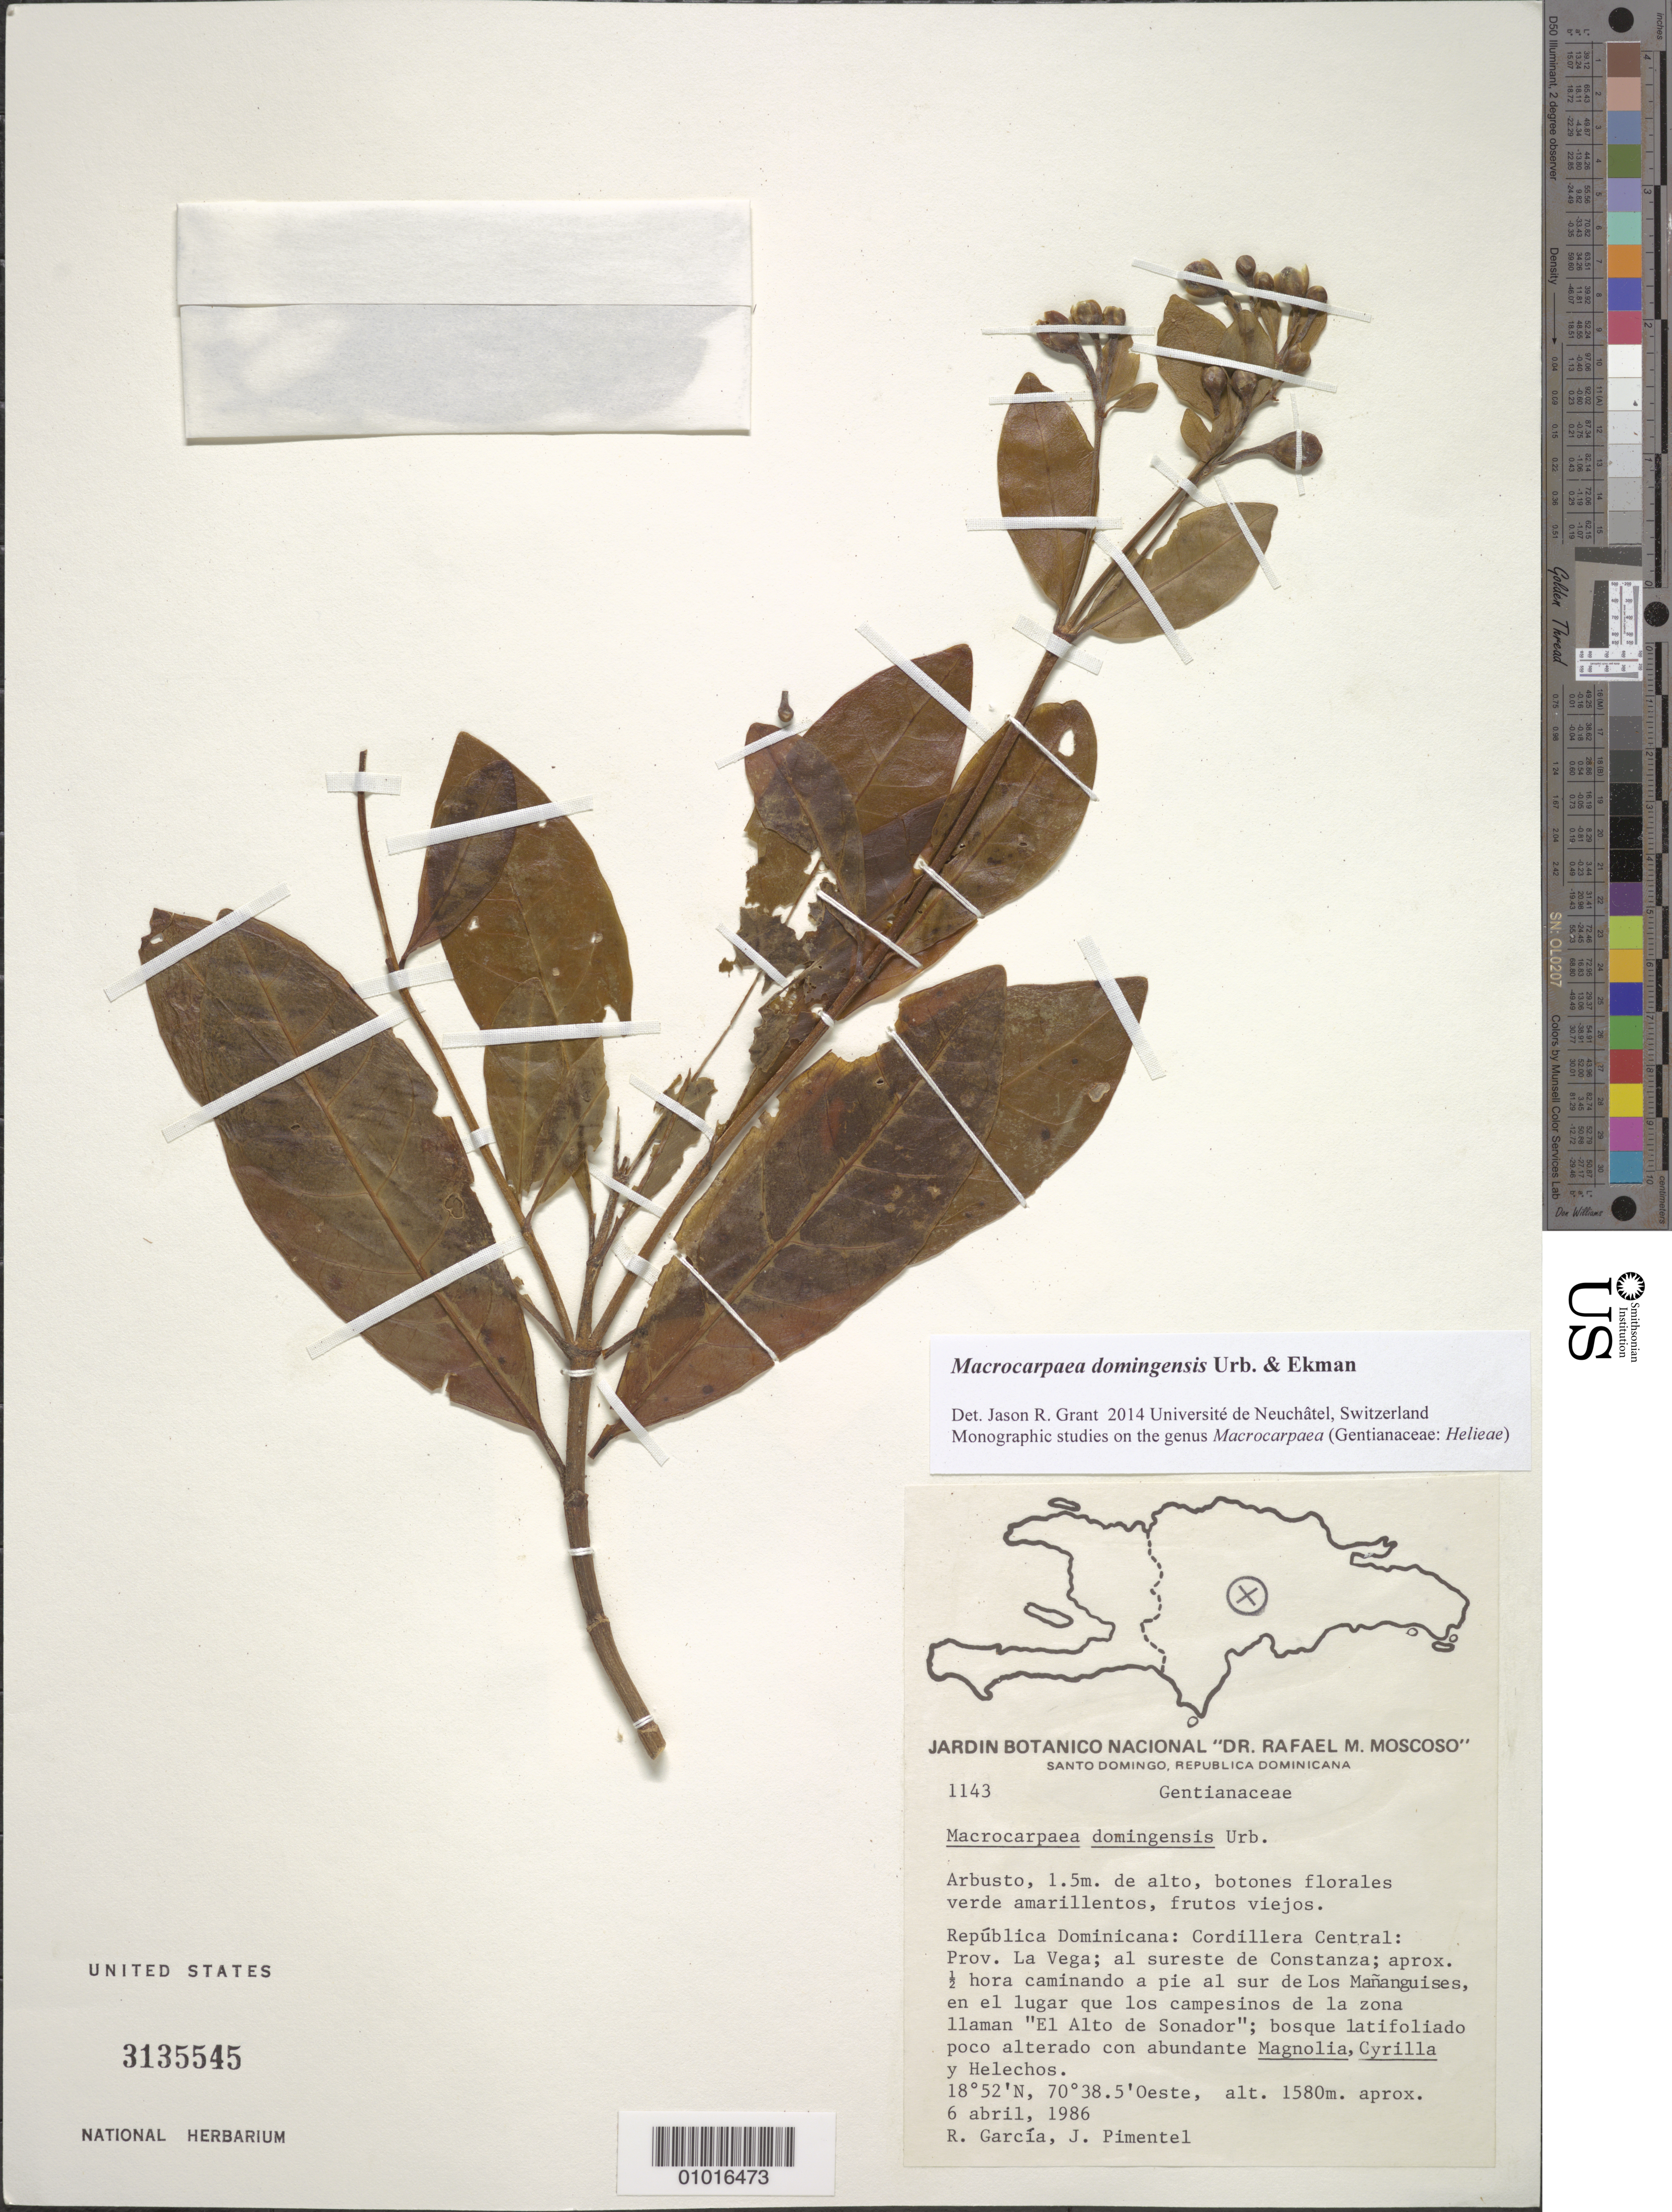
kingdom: Plantae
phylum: Tracheophyta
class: Magnoliopsida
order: Gentianales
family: Gentianaceae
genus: Macrocarpaea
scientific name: Macrocarpaea domingensis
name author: Urb. & Ekman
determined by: Grant, Jason R., (UNITED STATES)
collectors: R. G. García & J. Pimentel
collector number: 1143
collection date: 1986-04-06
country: Dominican Republic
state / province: La Vega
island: Hispaniola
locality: Cordillera Central, al sureste de Constanza; aprox. 1/2 hora caminando a pie al sur de Los Mañanguises, en el lugar que los campesinos de la zona llaman "El Alto de Sonador".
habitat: Bosque latifoliado poco alterado con abundante Magnolia, Cyrilla y Helechos.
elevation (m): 1580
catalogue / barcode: US 3135545